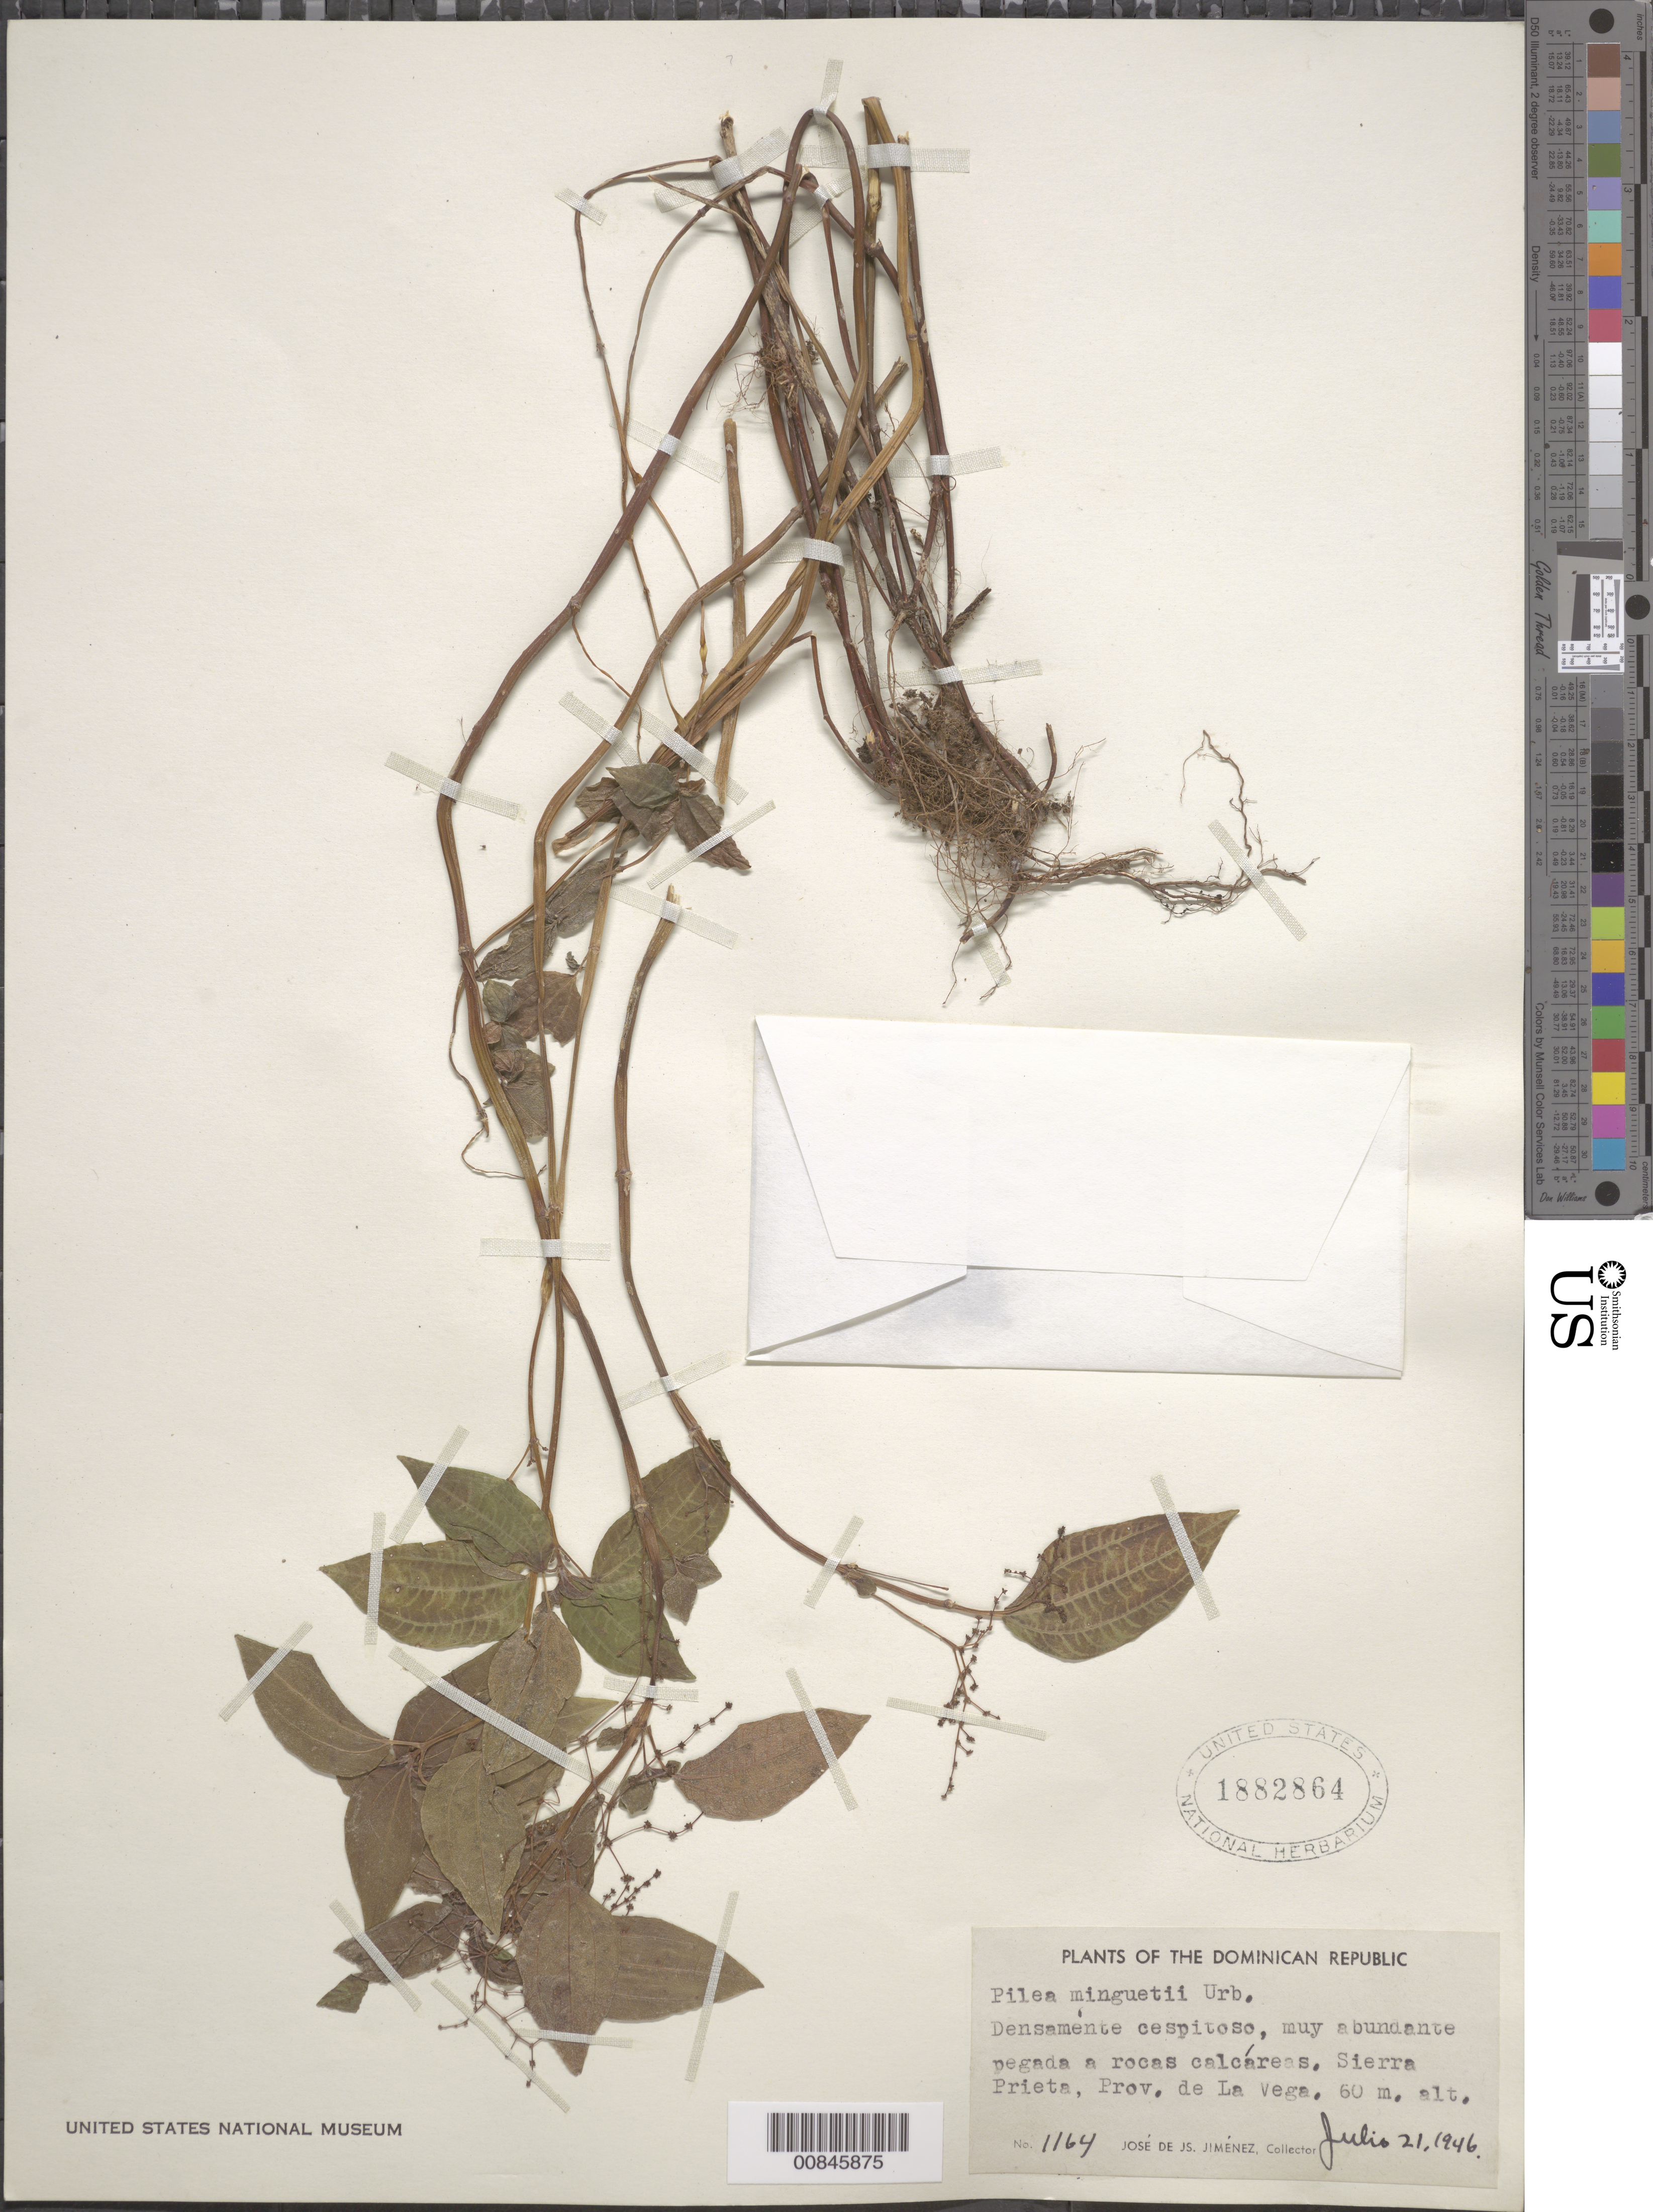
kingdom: Plantae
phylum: Tracheophyta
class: Magnoliopsida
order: Rosales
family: Urticaceae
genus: Pilea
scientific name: Pilea minguetii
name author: Urb.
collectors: J. J. Jiménez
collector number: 1164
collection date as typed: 21 Jul 1946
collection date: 1946-07-21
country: Dominican Republic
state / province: La Vega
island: Hispaniola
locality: Sierra Prieta.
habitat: Pegada a rocas calcáreas.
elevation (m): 60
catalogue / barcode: US 1882864